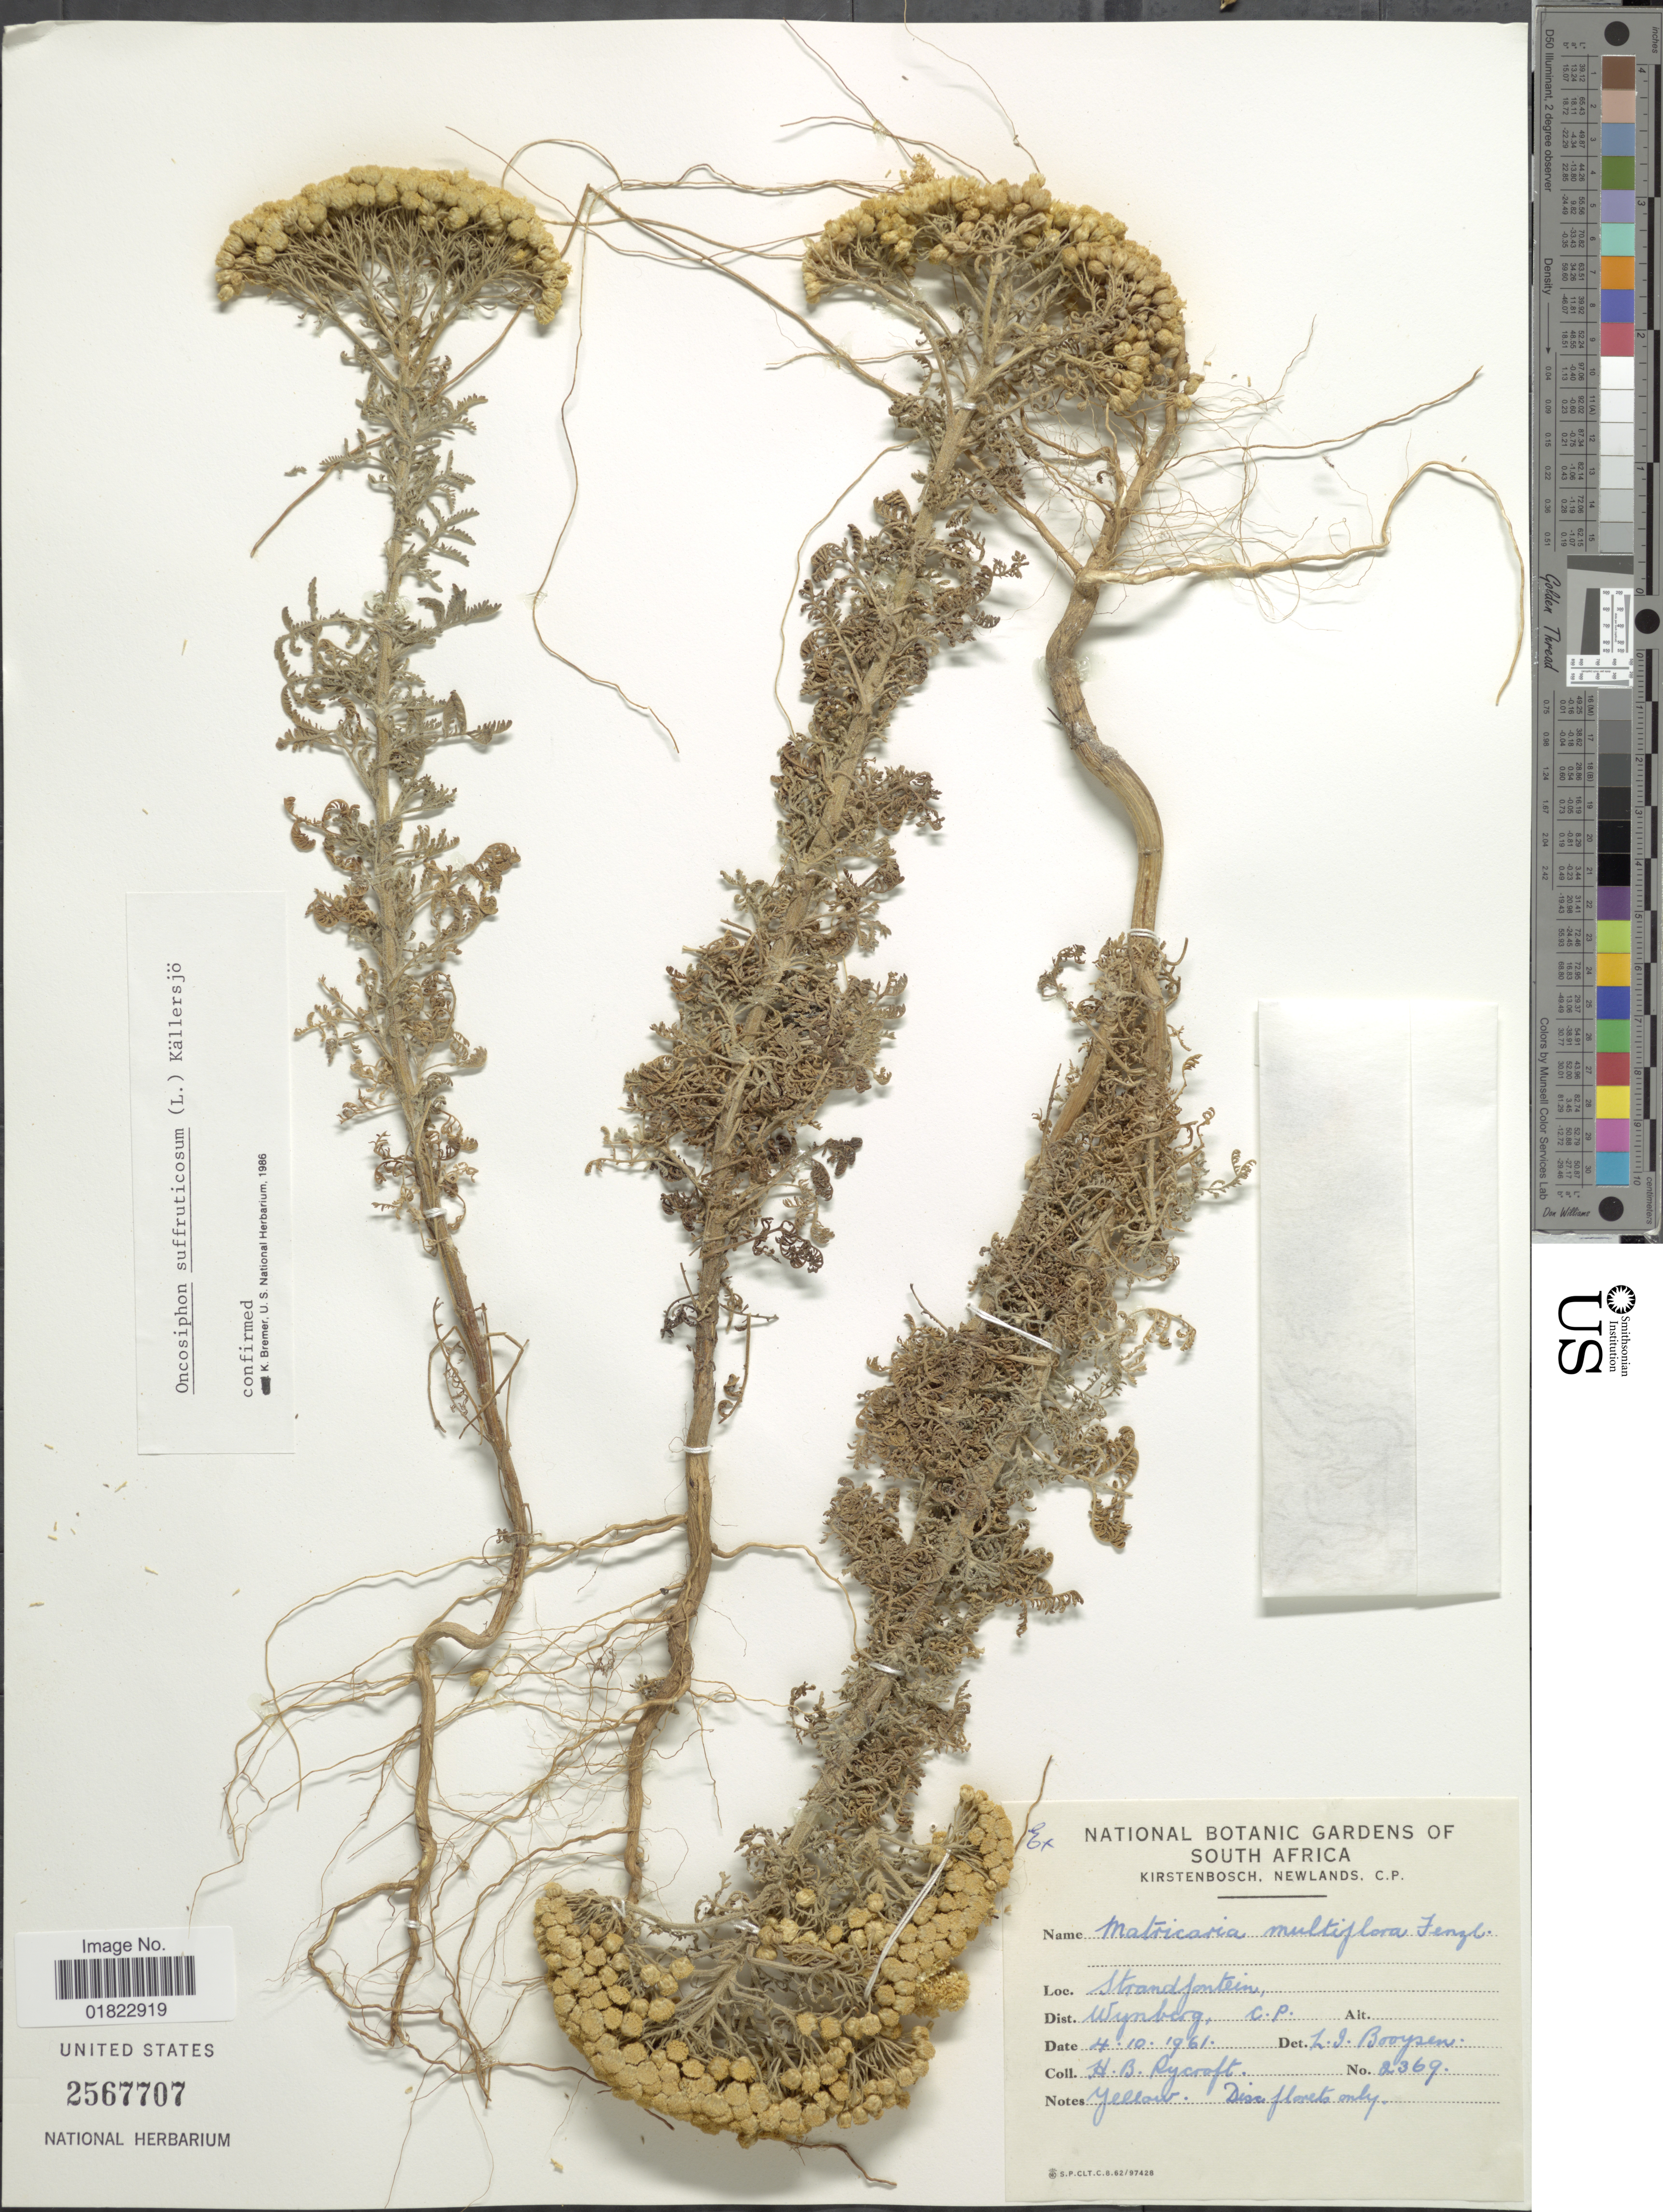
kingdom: Plantae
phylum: Tracheophyta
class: Magnoliopsida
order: Asterales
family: Asteraceae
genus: Oncosiphon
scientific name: Oncosiphon suffruticosum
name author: (L.) Källersjö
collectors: H. Rycroft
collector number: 2369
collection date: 1961-10-01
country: South Africa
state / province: Western Cape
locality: Strandfontein, Wynberg, C. P.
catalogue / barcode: US 2567707